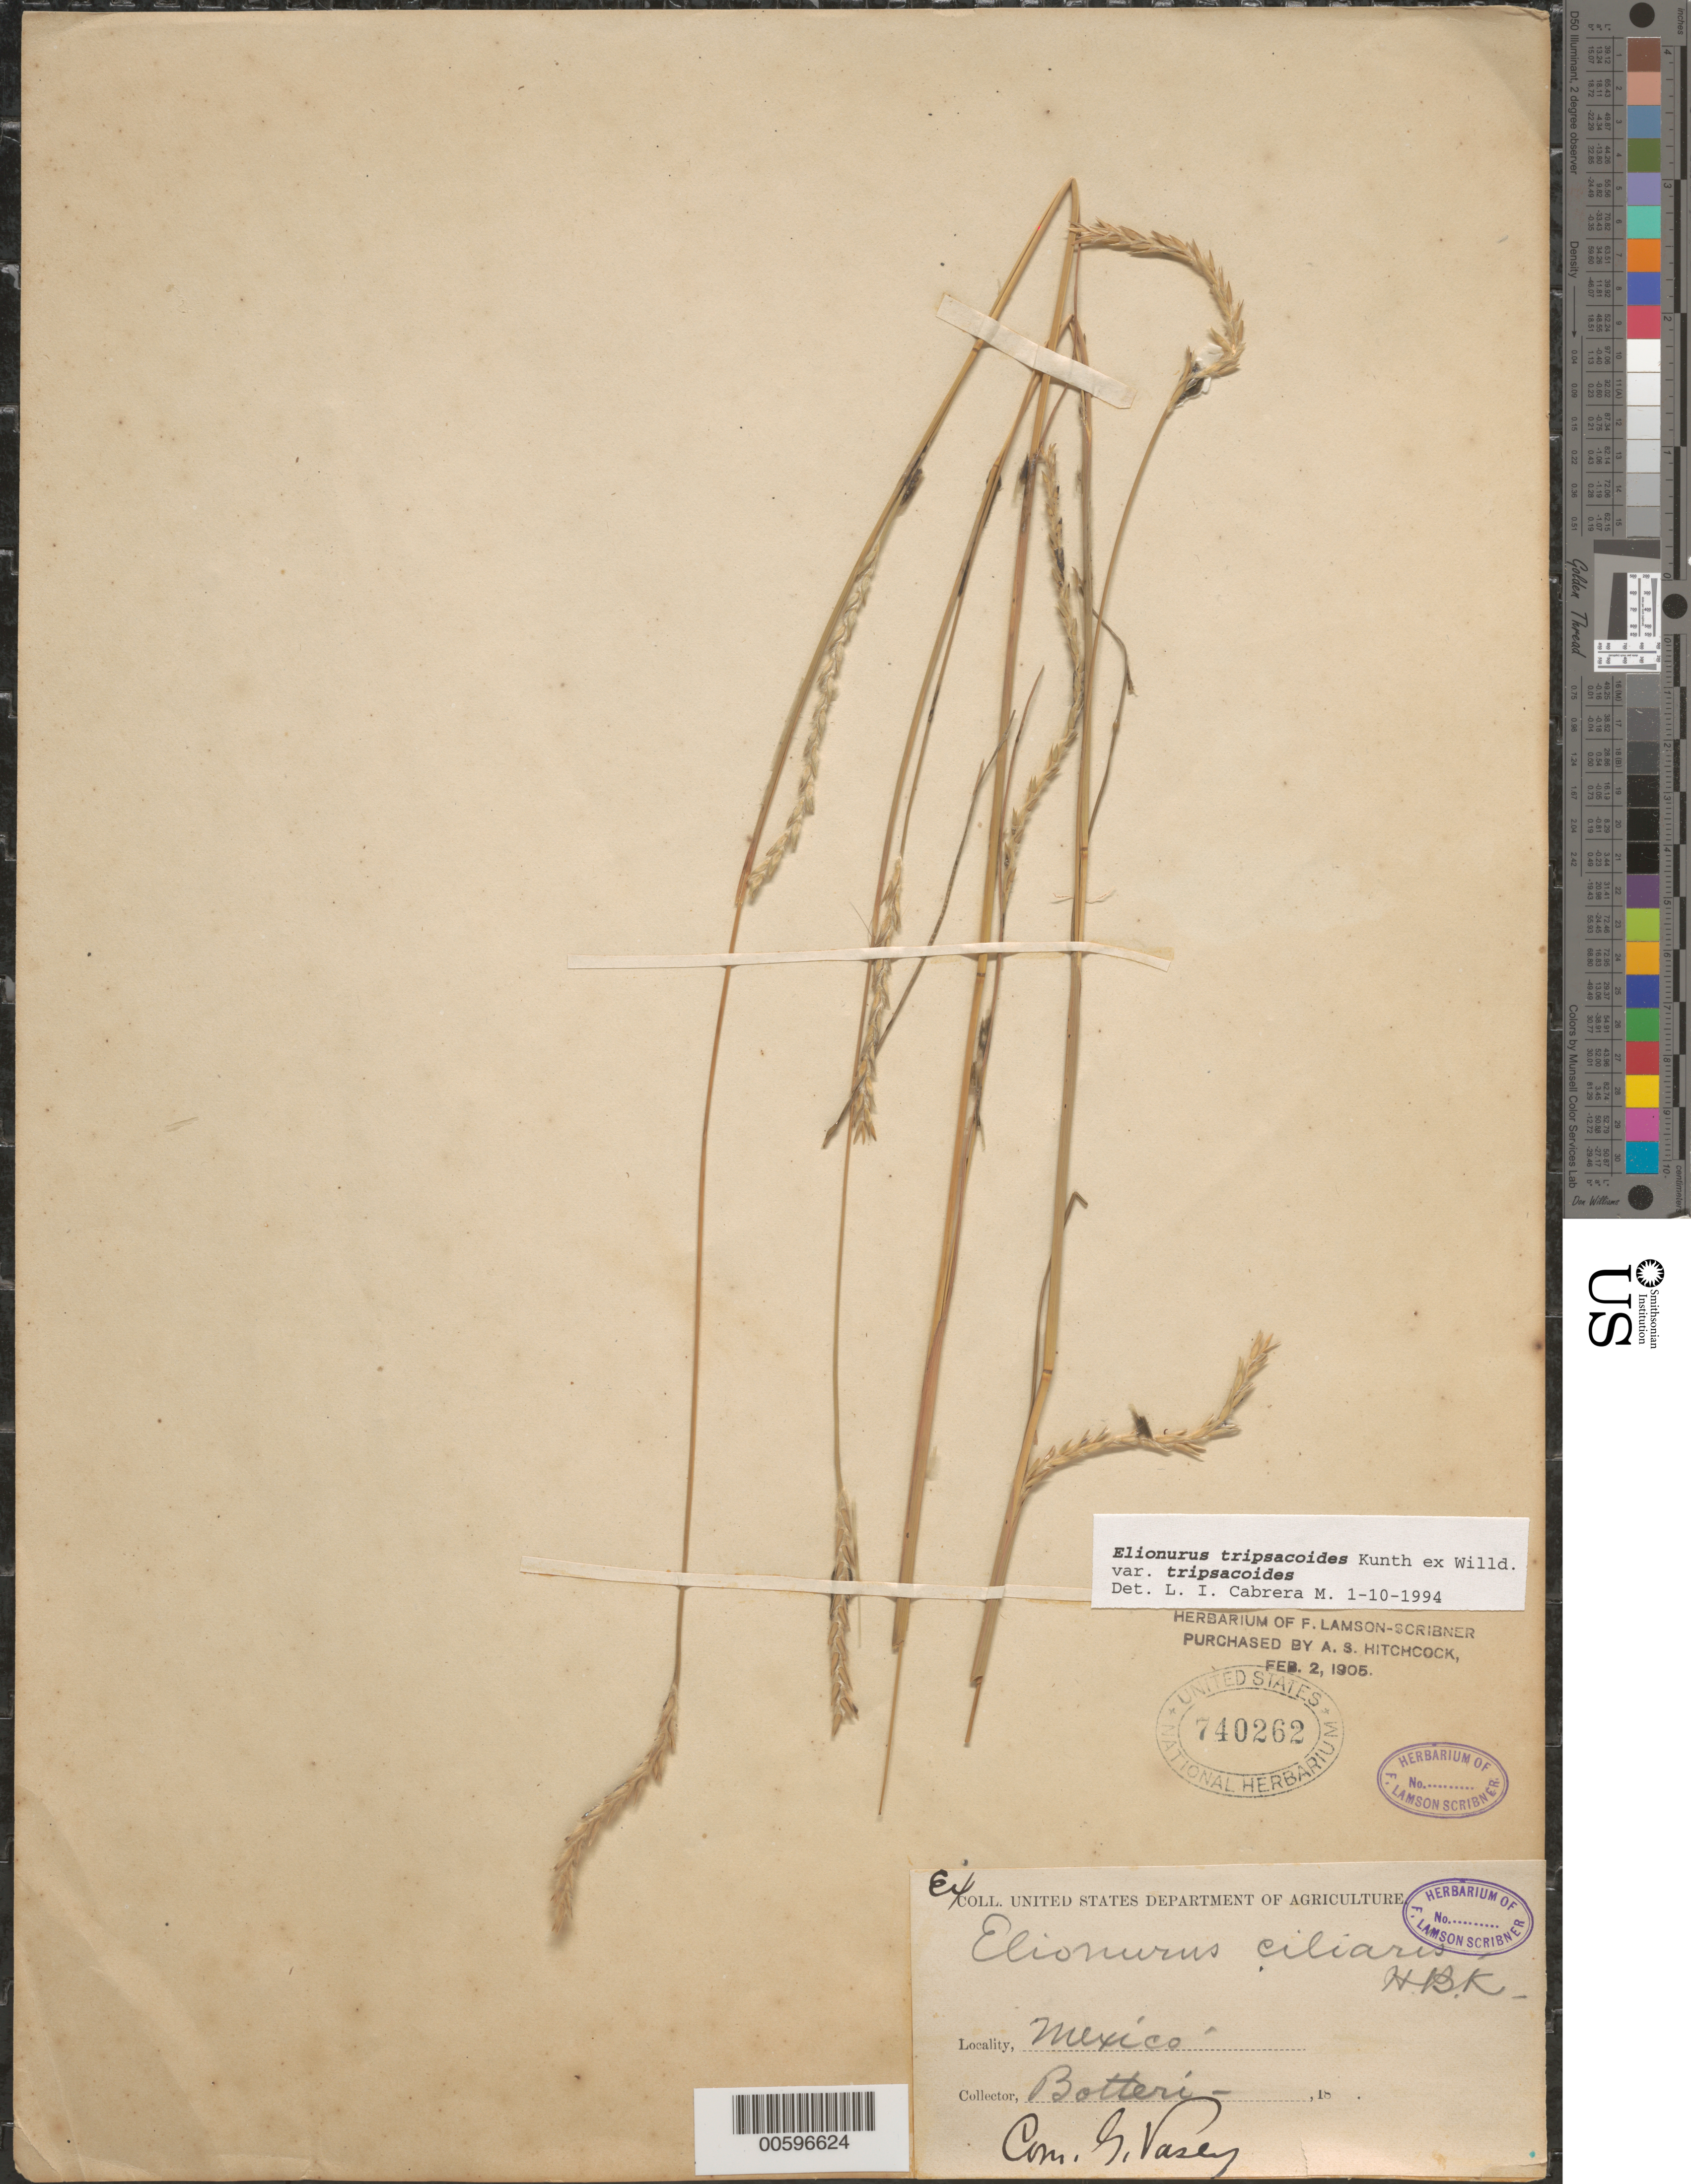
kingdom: Plantae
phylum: Tracheophyta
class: Liliopsida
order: Poales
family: Poaceae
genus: Elionurus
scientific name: Elionurus tripsacoides var. tripsacoides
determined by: Cabrera M., L. I.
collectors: -. Botteri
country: Mexico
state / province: Durango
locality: San Ramon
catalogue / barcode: US 740262